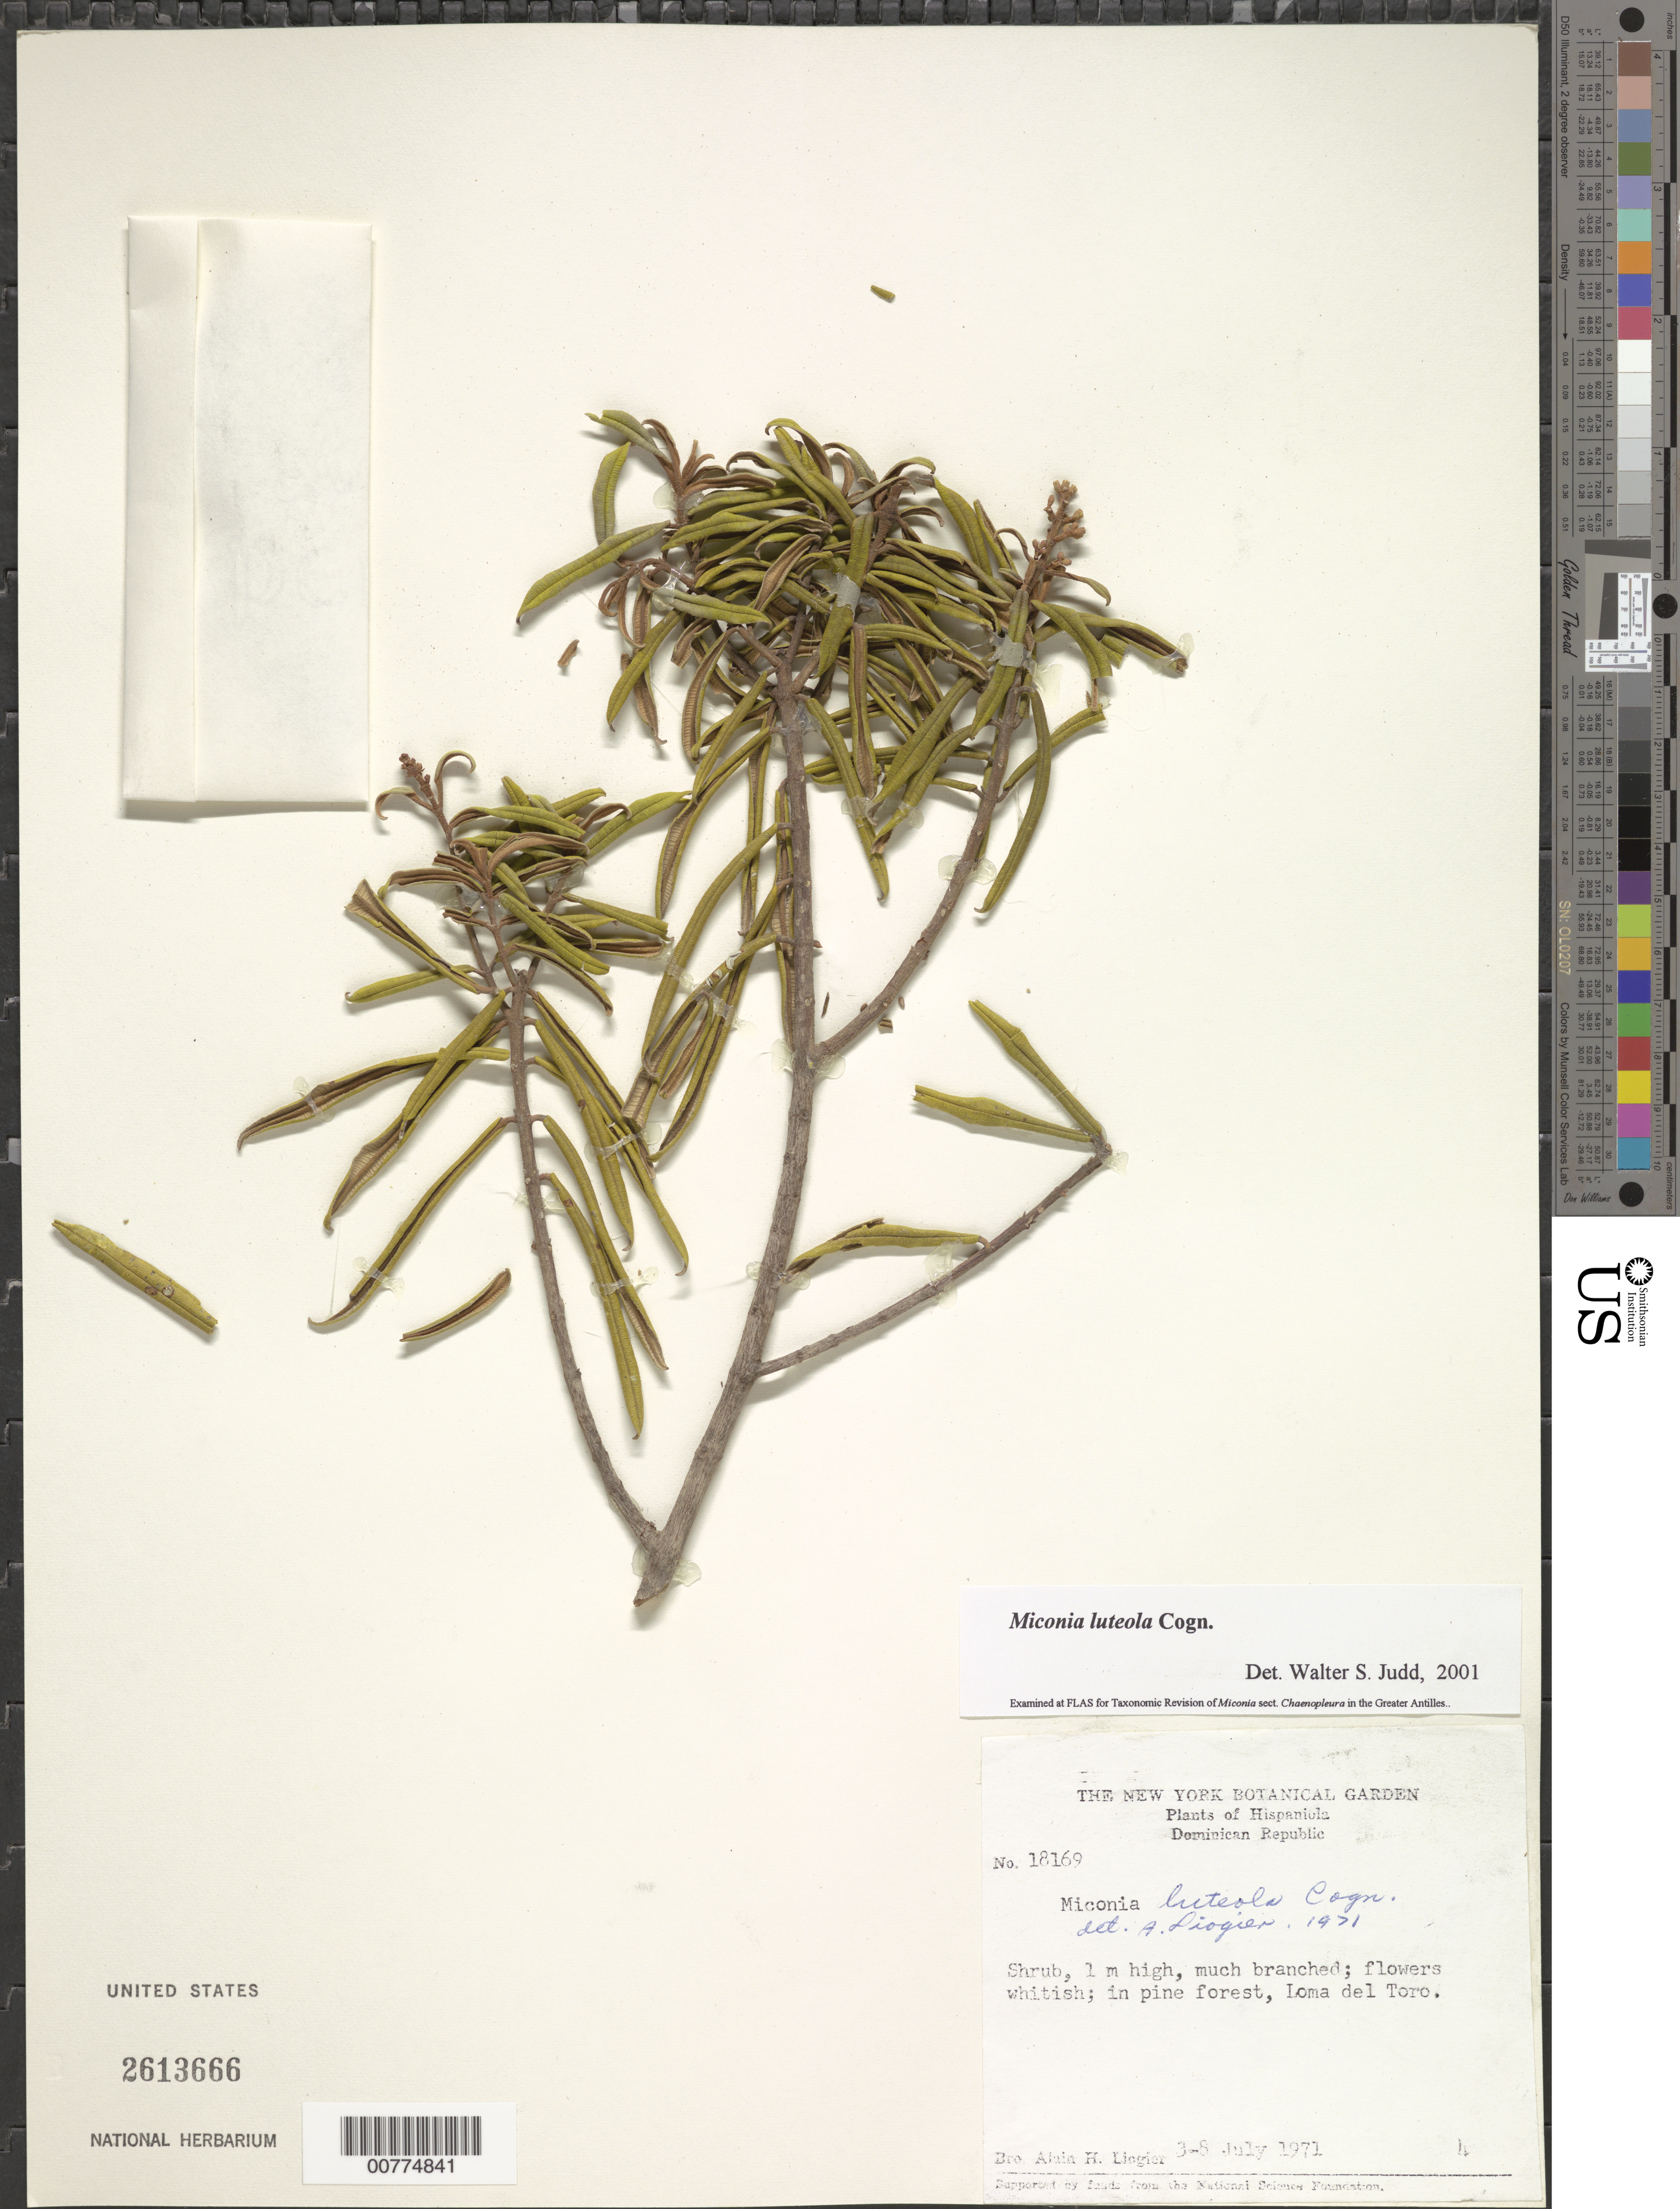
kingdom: Plantae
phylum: Tracheophyta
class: Magnoliopsida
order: Myrtales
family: Melastomataceae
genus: Miconia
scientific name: Miconia luteola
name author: Cogn.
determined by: Judd, Walter S.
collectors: A. H. Liogier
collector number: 18169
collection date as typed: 03 Jul 1971 to 08 Jul 1971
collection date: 1971-07-03/1971-07-08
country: Dominican Republic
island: Hispaniola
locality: Loma del Toro.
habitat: Pine forest.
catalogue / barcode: US 2613666